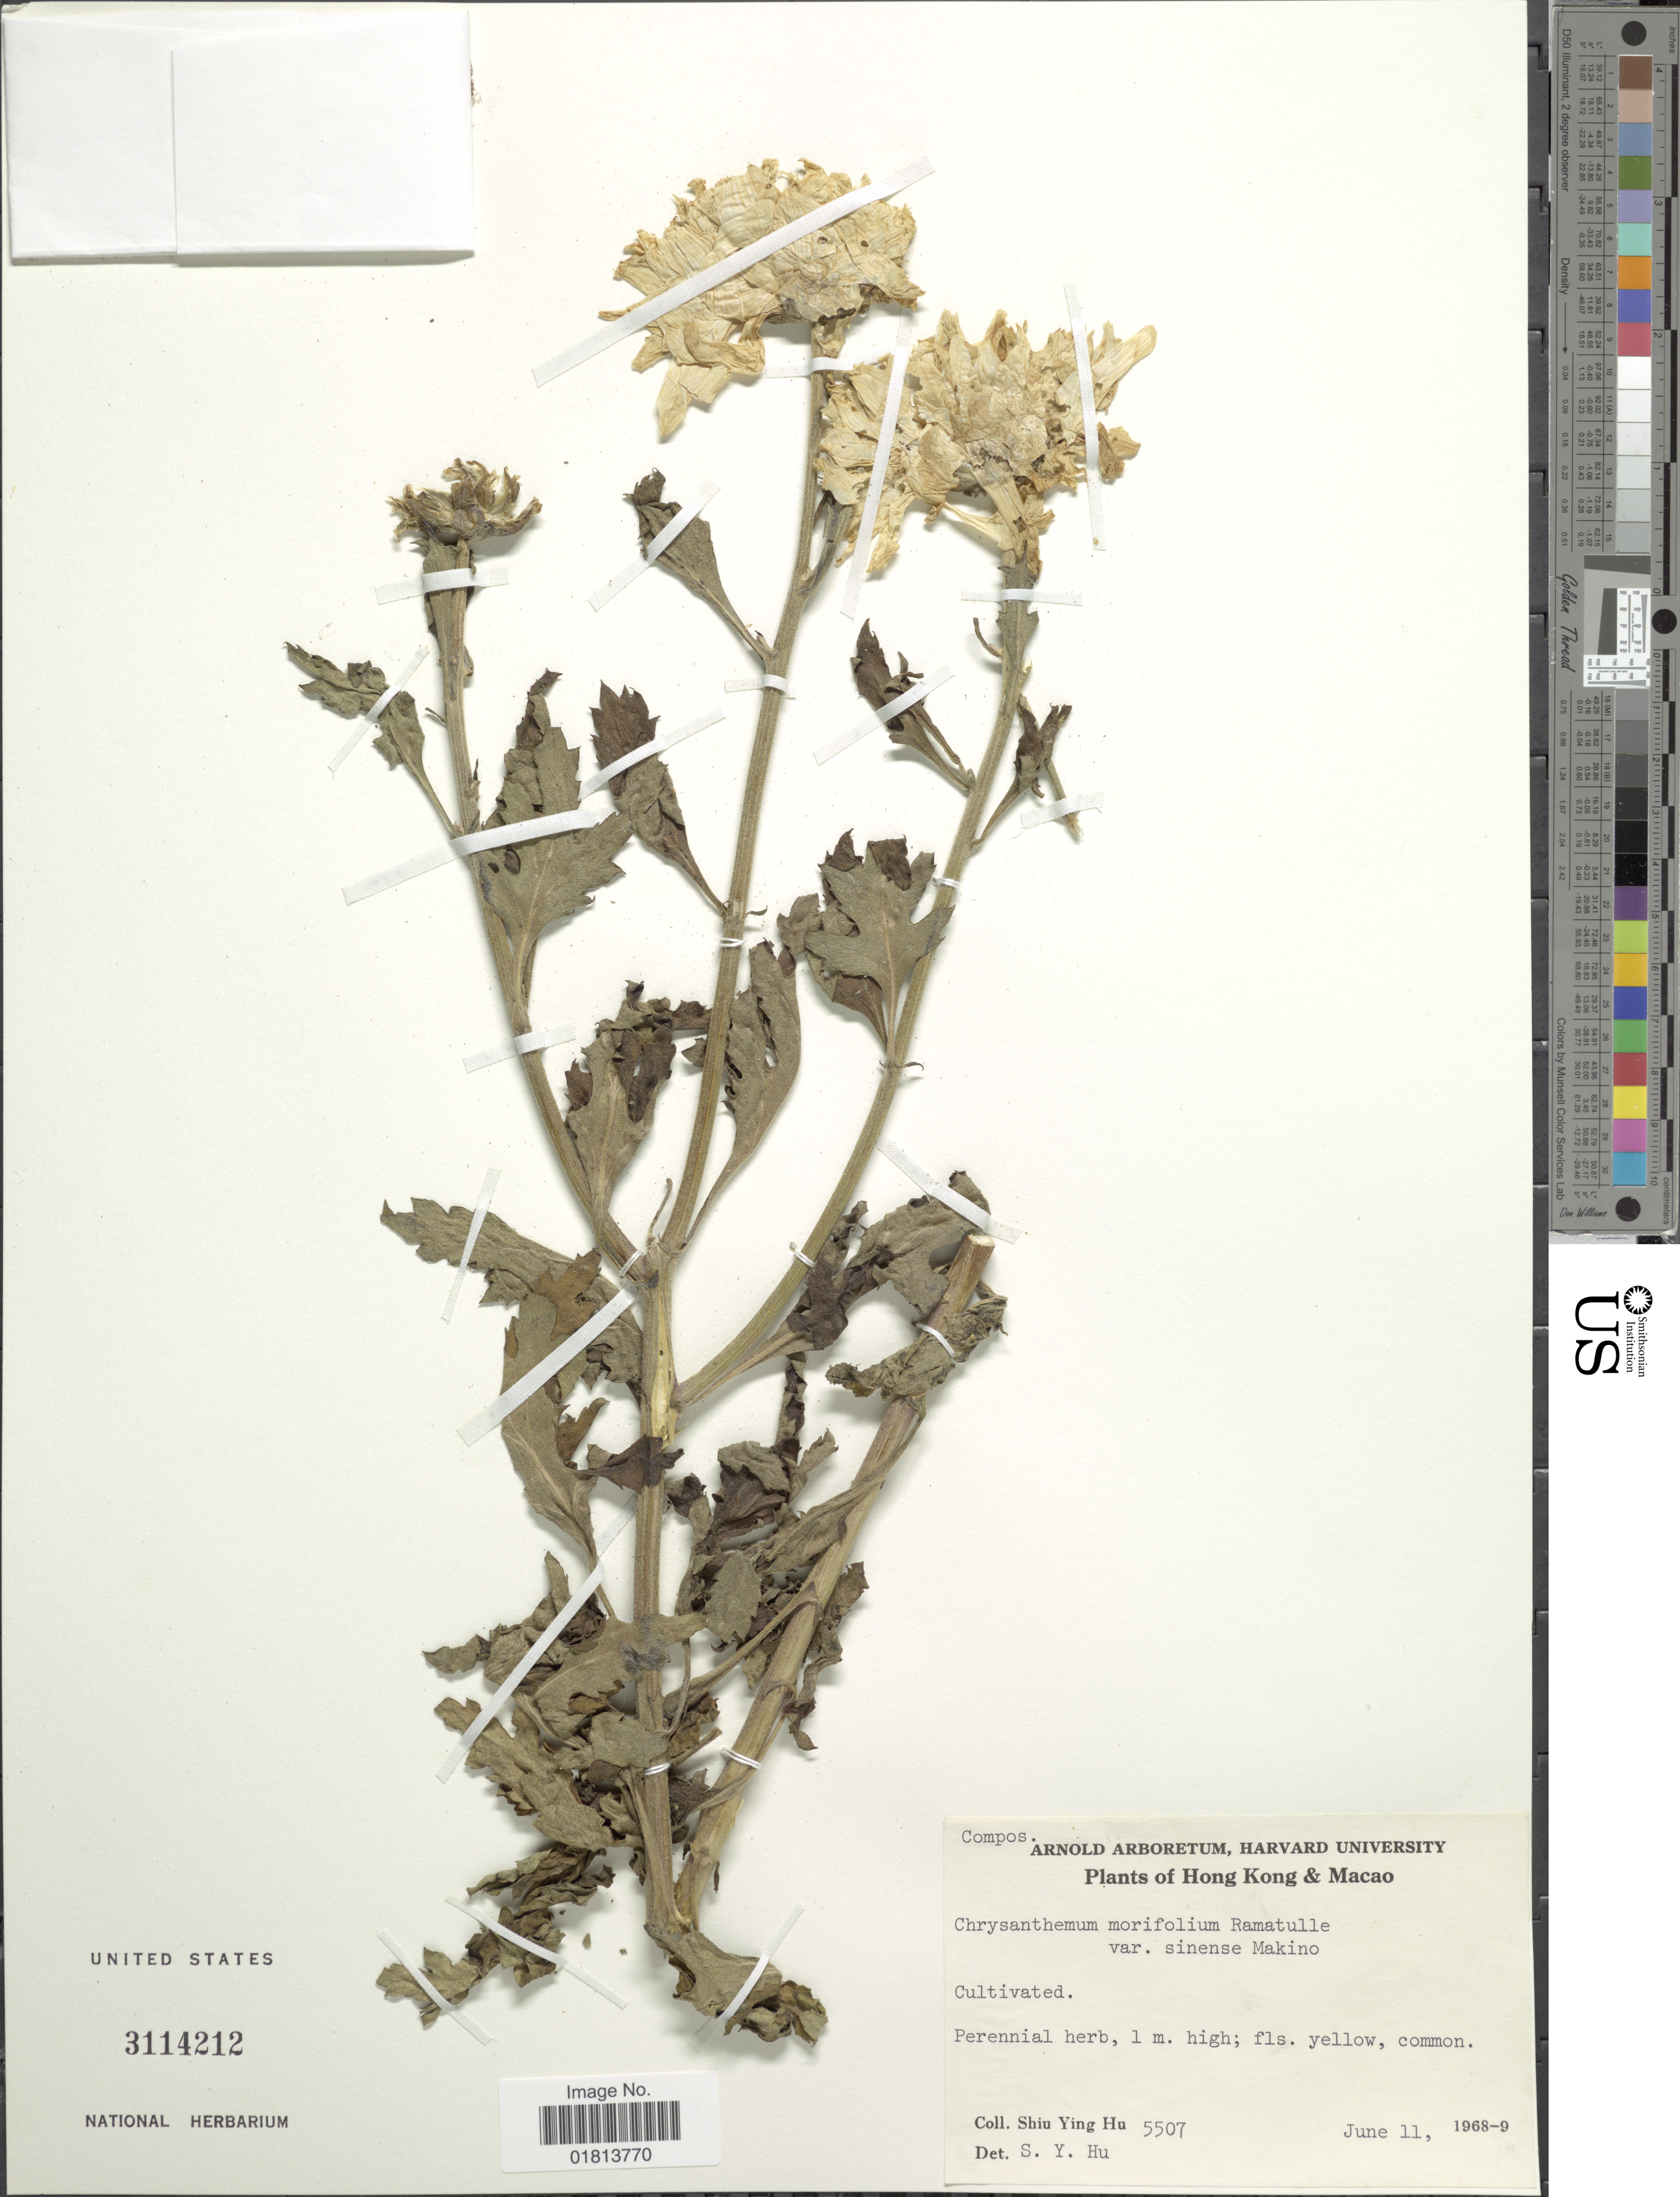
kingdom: Plantae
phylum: Tracheophyta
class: Magnoliopsida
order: Asterales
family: Asteraceae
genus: Dendranthema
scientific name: Dendranthema morifolia var. sinense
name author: Makino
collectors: S. Y. Hu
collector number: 5507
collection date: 1968-06-11/1969-06-11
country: China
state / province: Hong Kong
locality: Hong Kong & Macao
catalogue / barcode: US 3114212